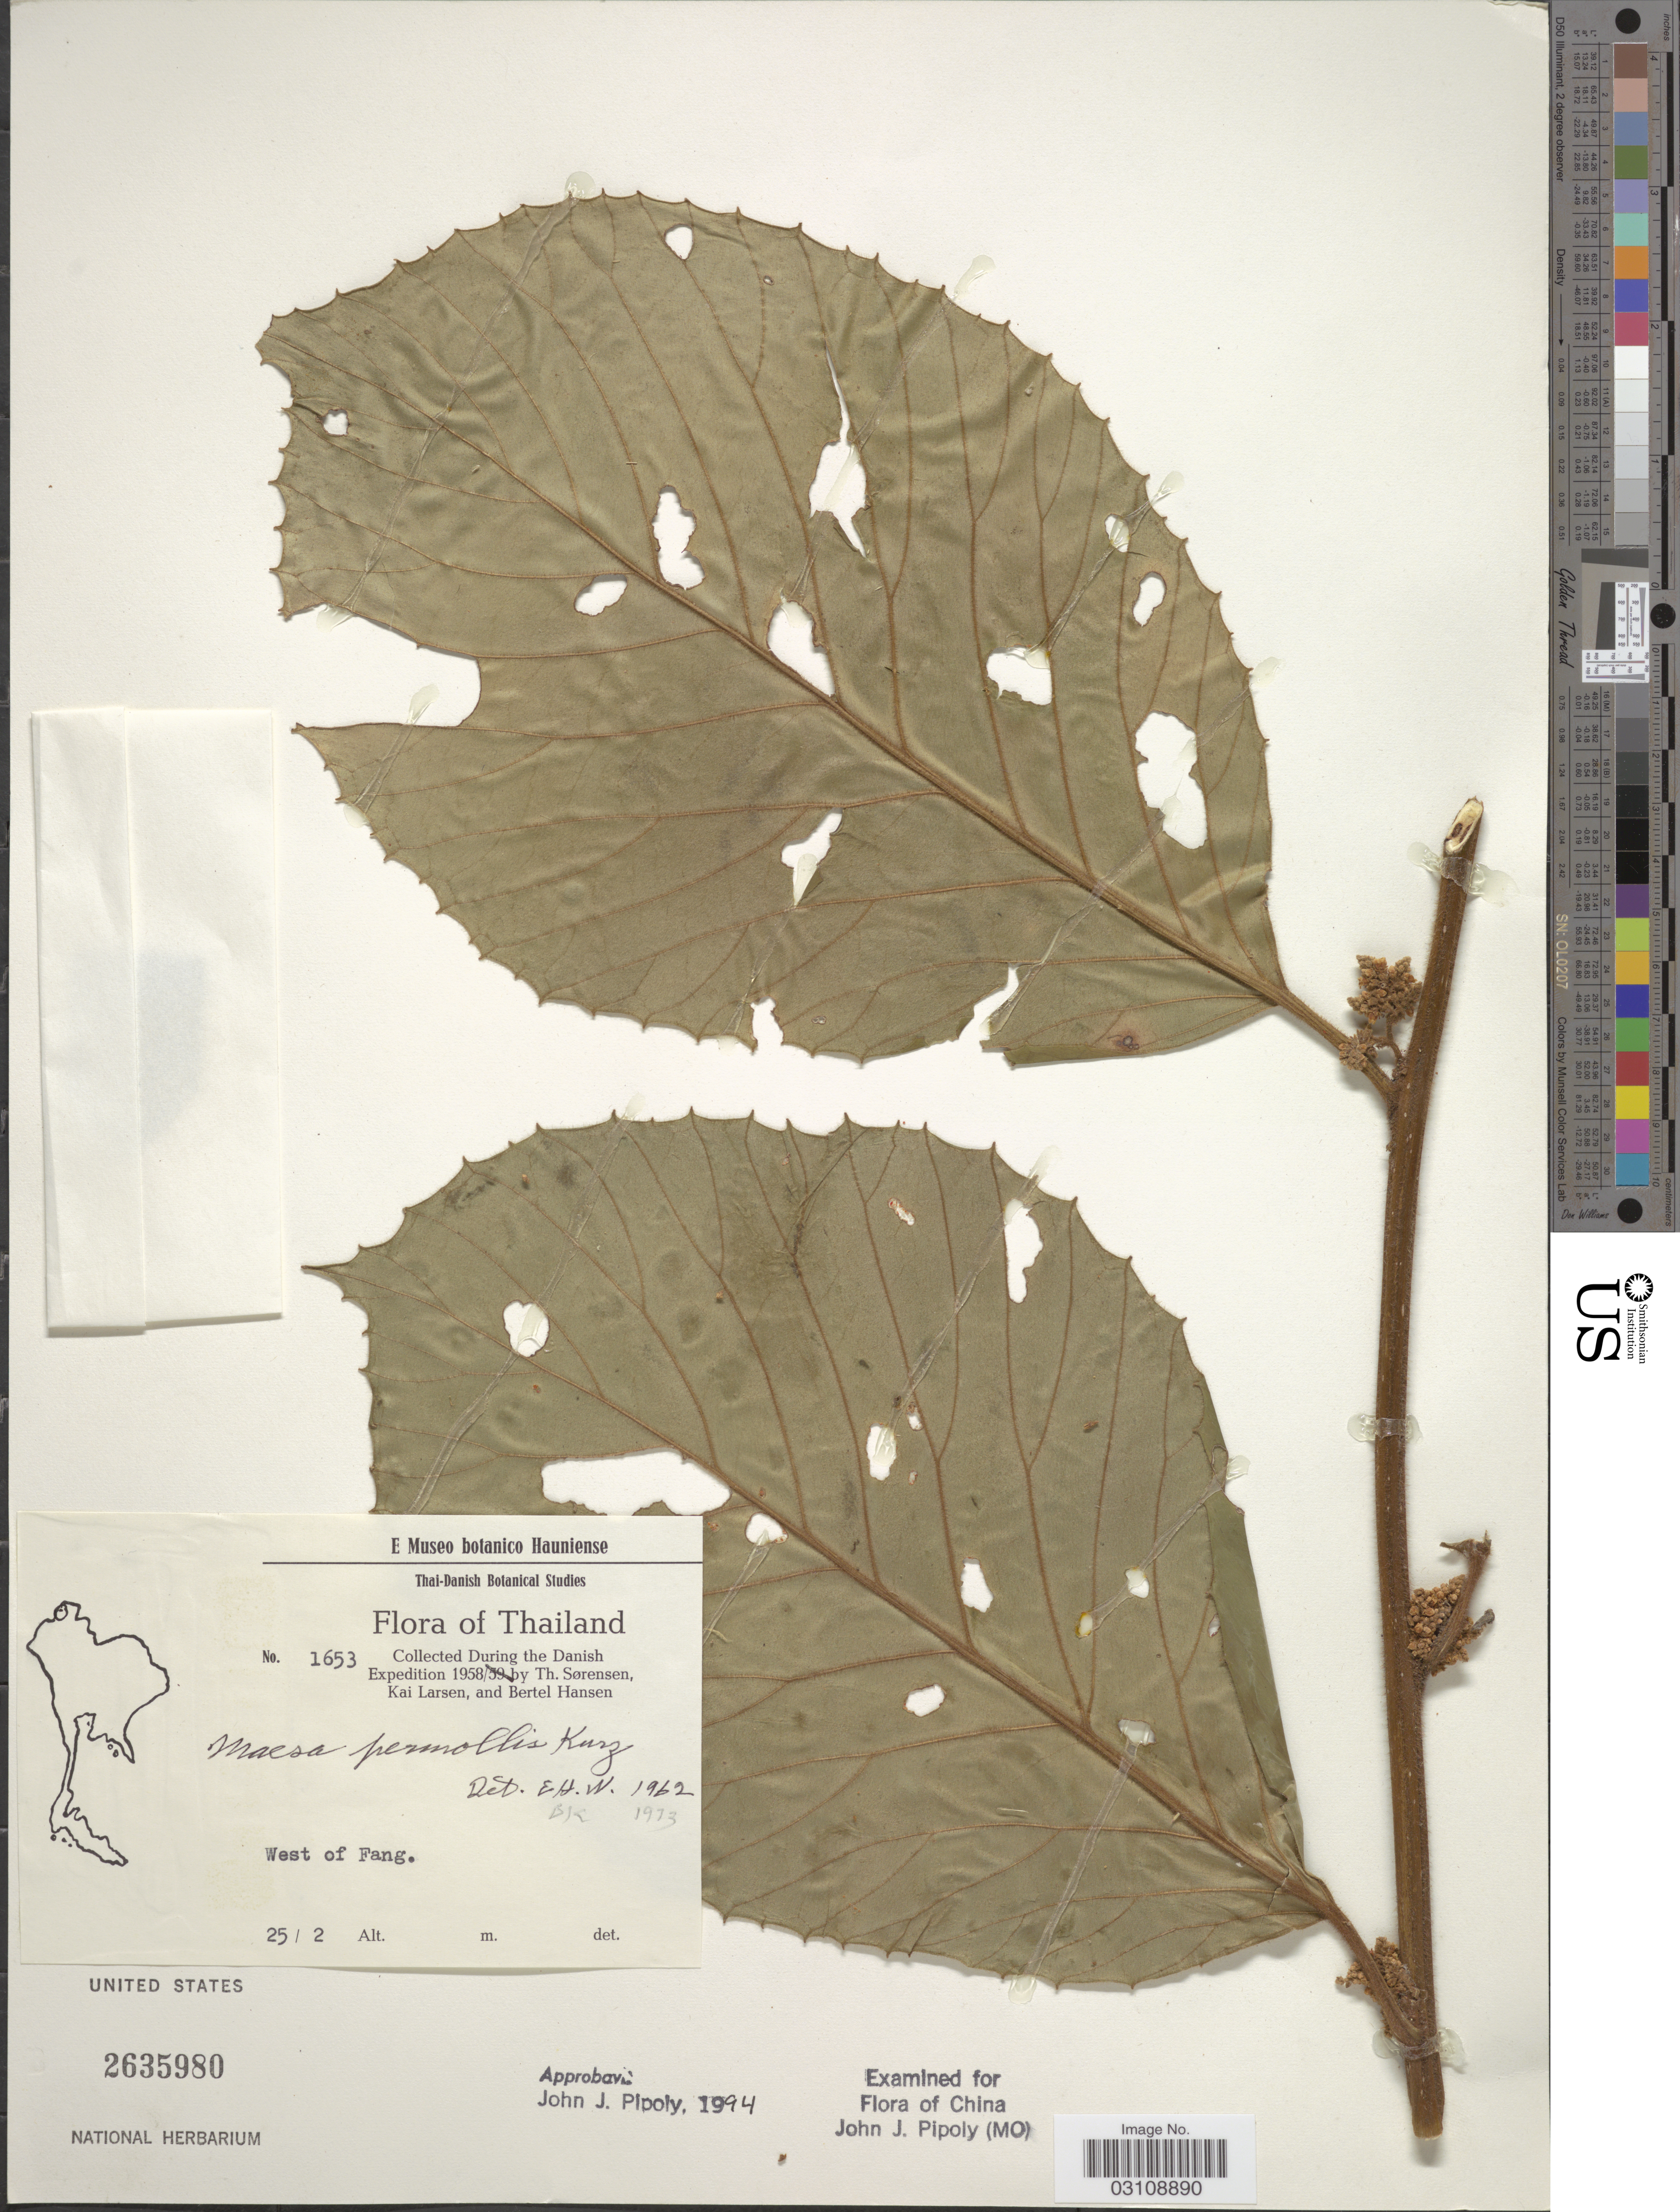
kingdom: Plantae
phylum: Tracheophyta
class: Magnoliopsida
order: Ericales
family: Primulaceae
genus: Maesa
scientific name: Maesa sp.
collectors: T. Sorensen, K. Larsen & B. Hansen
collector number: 1653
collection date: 1958-02-25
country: Thailand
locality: West of Fang.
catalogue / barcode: US 2635980